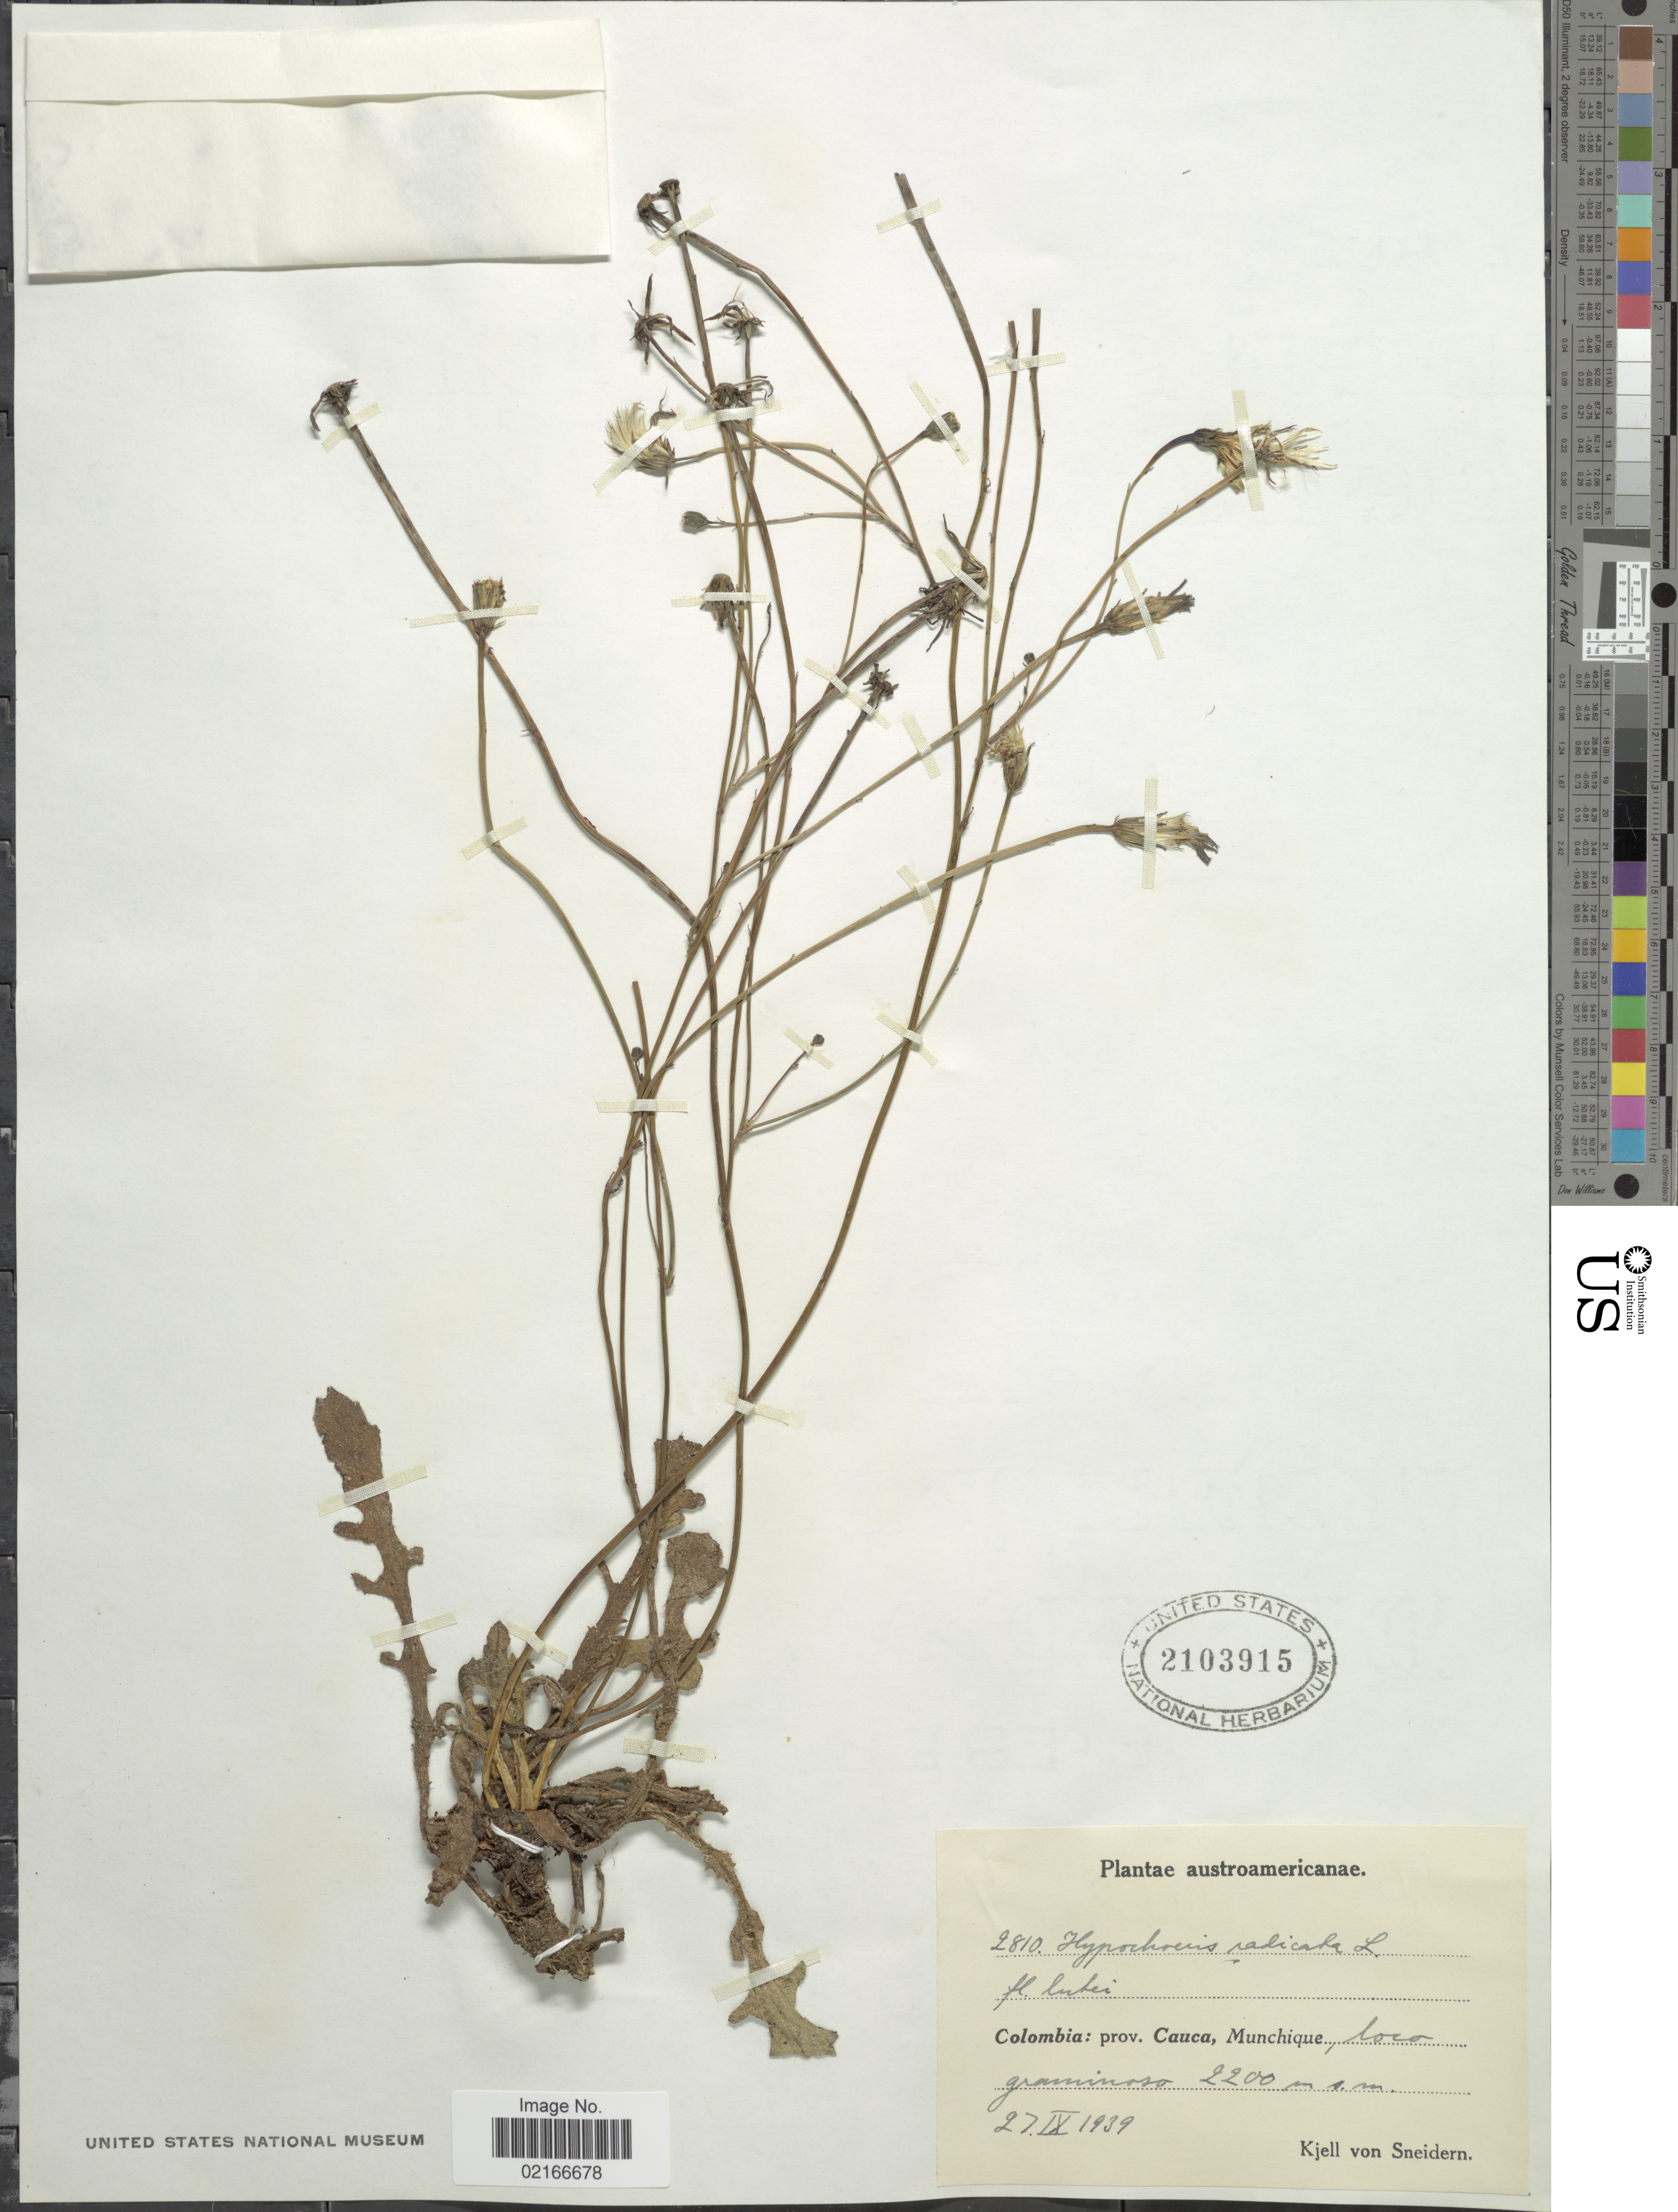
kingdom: Plantae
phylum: Tracheophyta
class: Magnoliopsida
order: Asterales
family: Asteraceae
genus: Hypochaeris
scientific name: Hypochaeris radicata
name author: L.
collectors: K. von Sneidern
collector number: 2810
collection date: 1939-09-27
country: Colombia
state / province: Cauca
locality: Munchique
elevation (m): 2200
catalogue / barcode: US 2103915